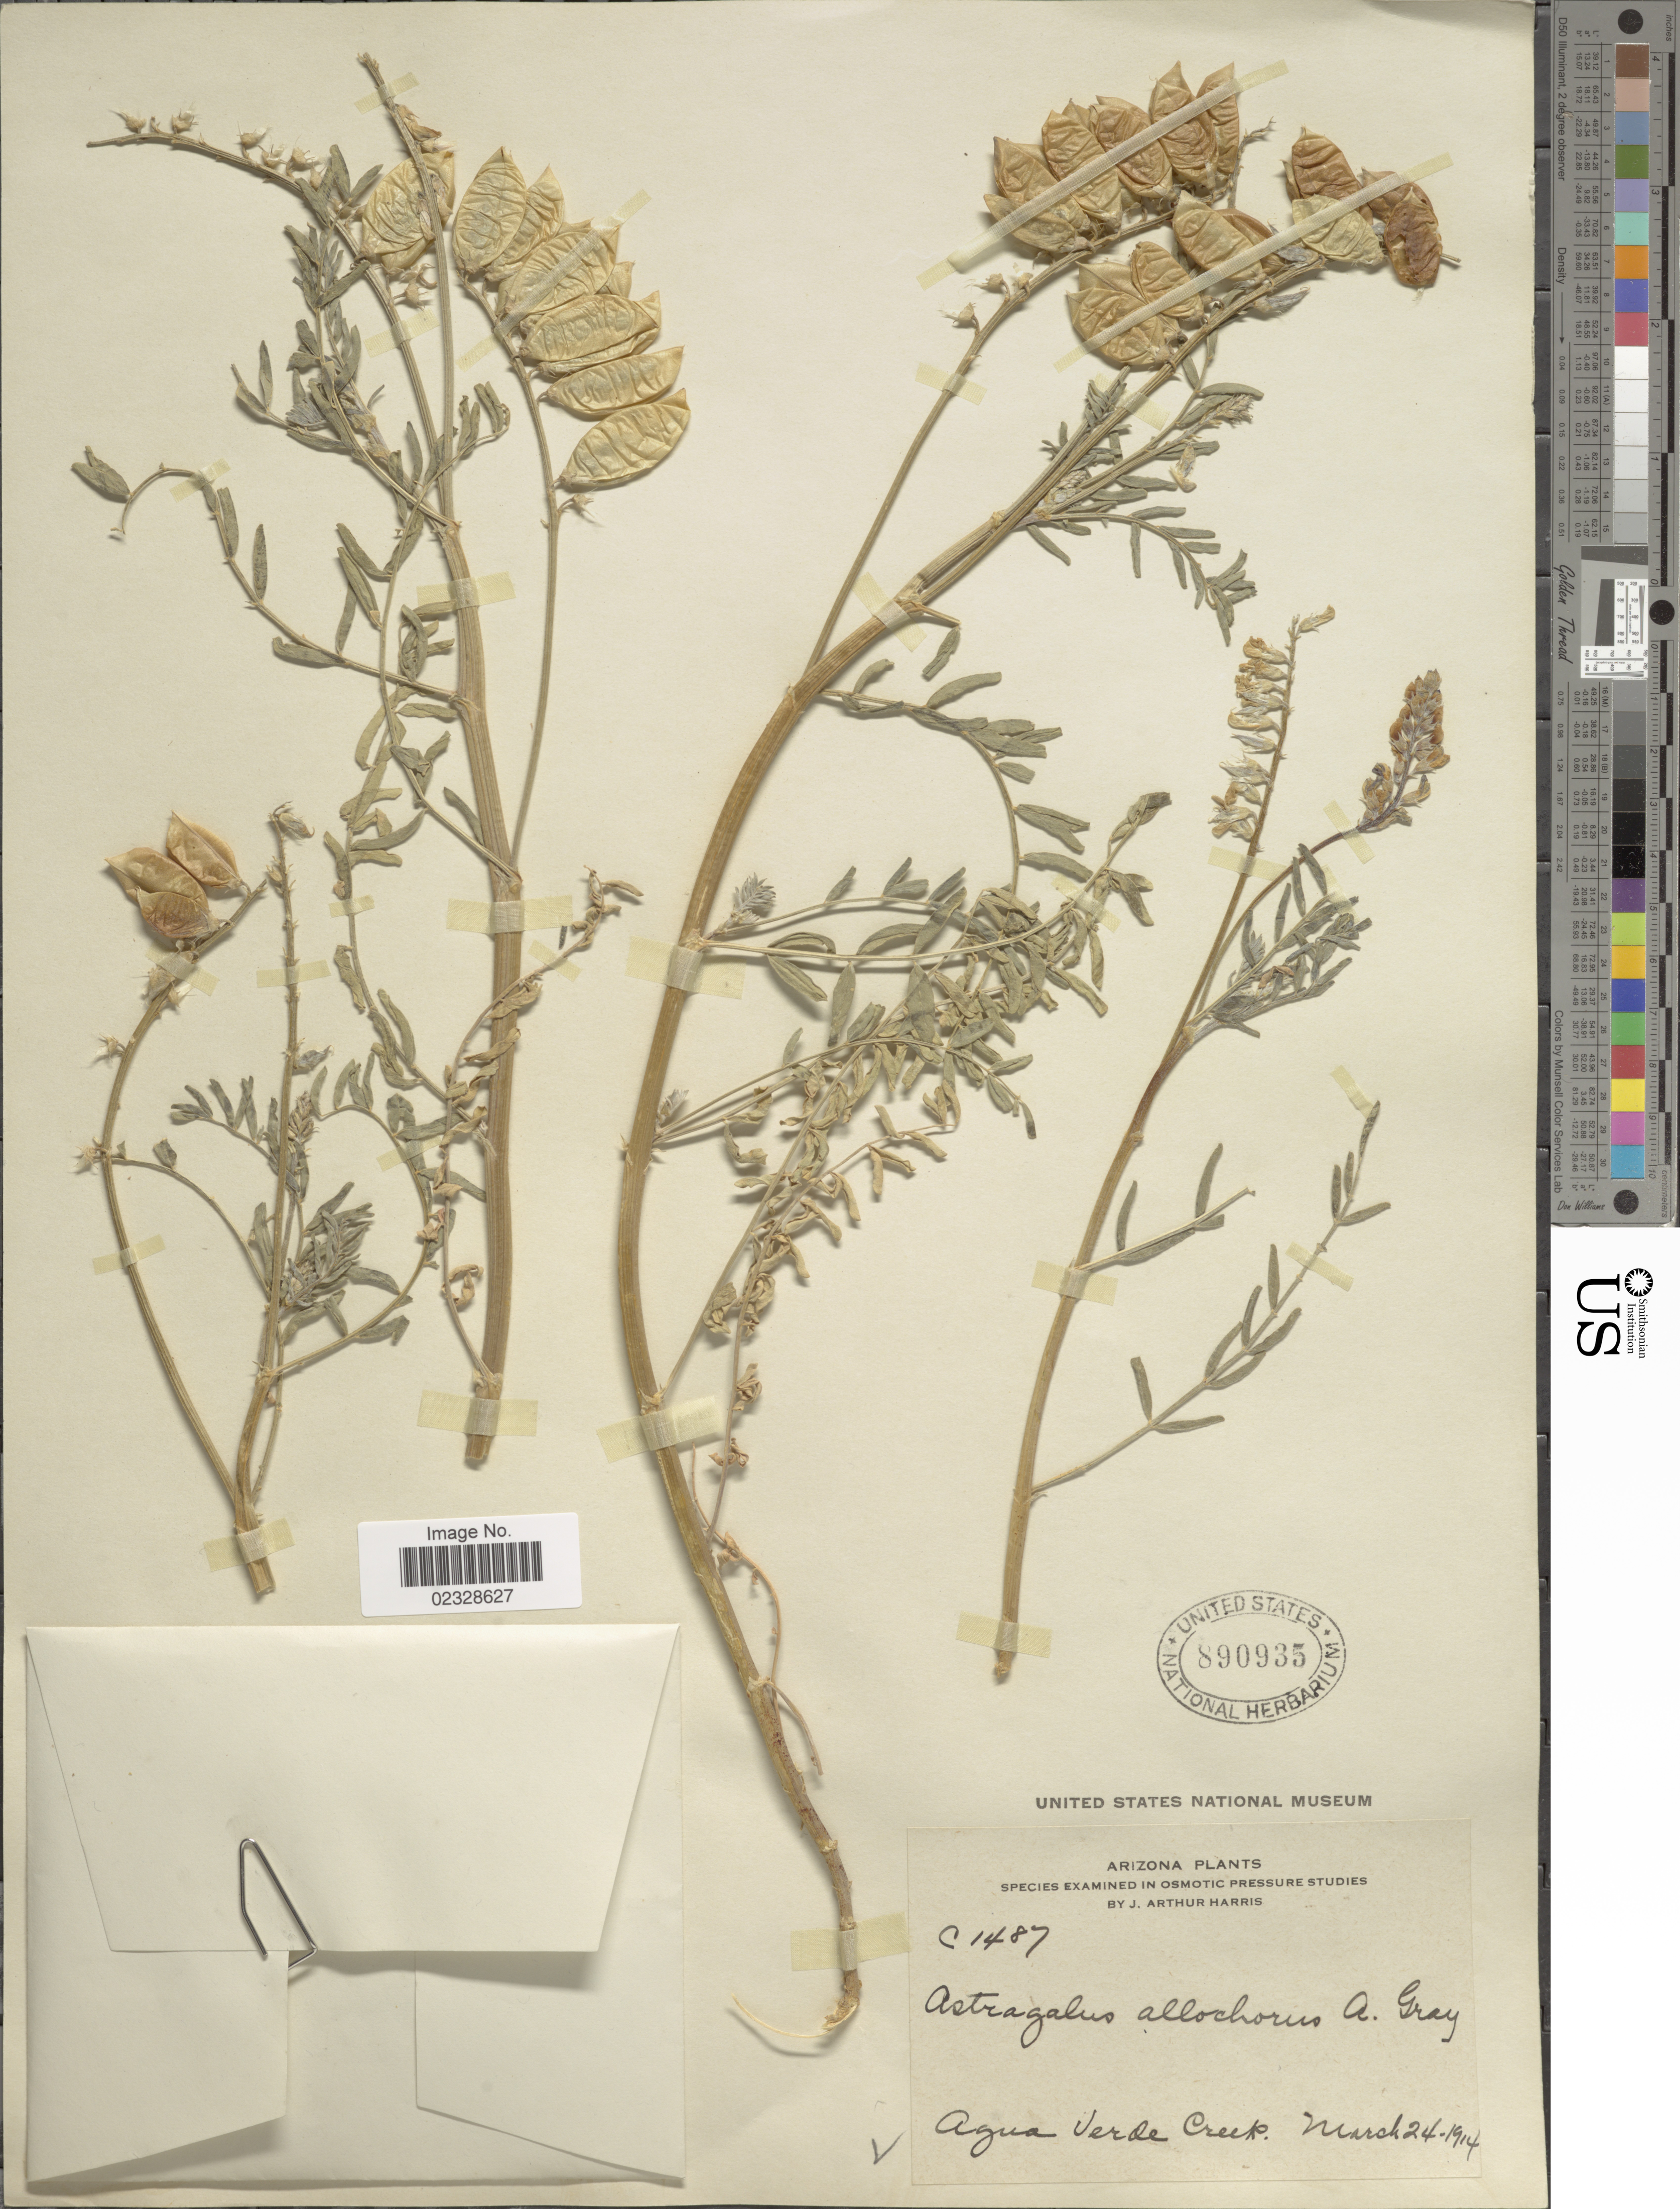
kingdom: Plantae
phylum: Tracheophyta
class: Magnoliopsida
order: Fabales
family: Fabaceae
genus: Astragalus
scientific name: Astragalus allochrous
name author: A. Gray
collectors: J. A. Harris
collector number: C1487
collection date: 1914-03-24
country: United States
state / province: Arizona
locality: Agua Verde Creek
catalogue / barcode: US 890935